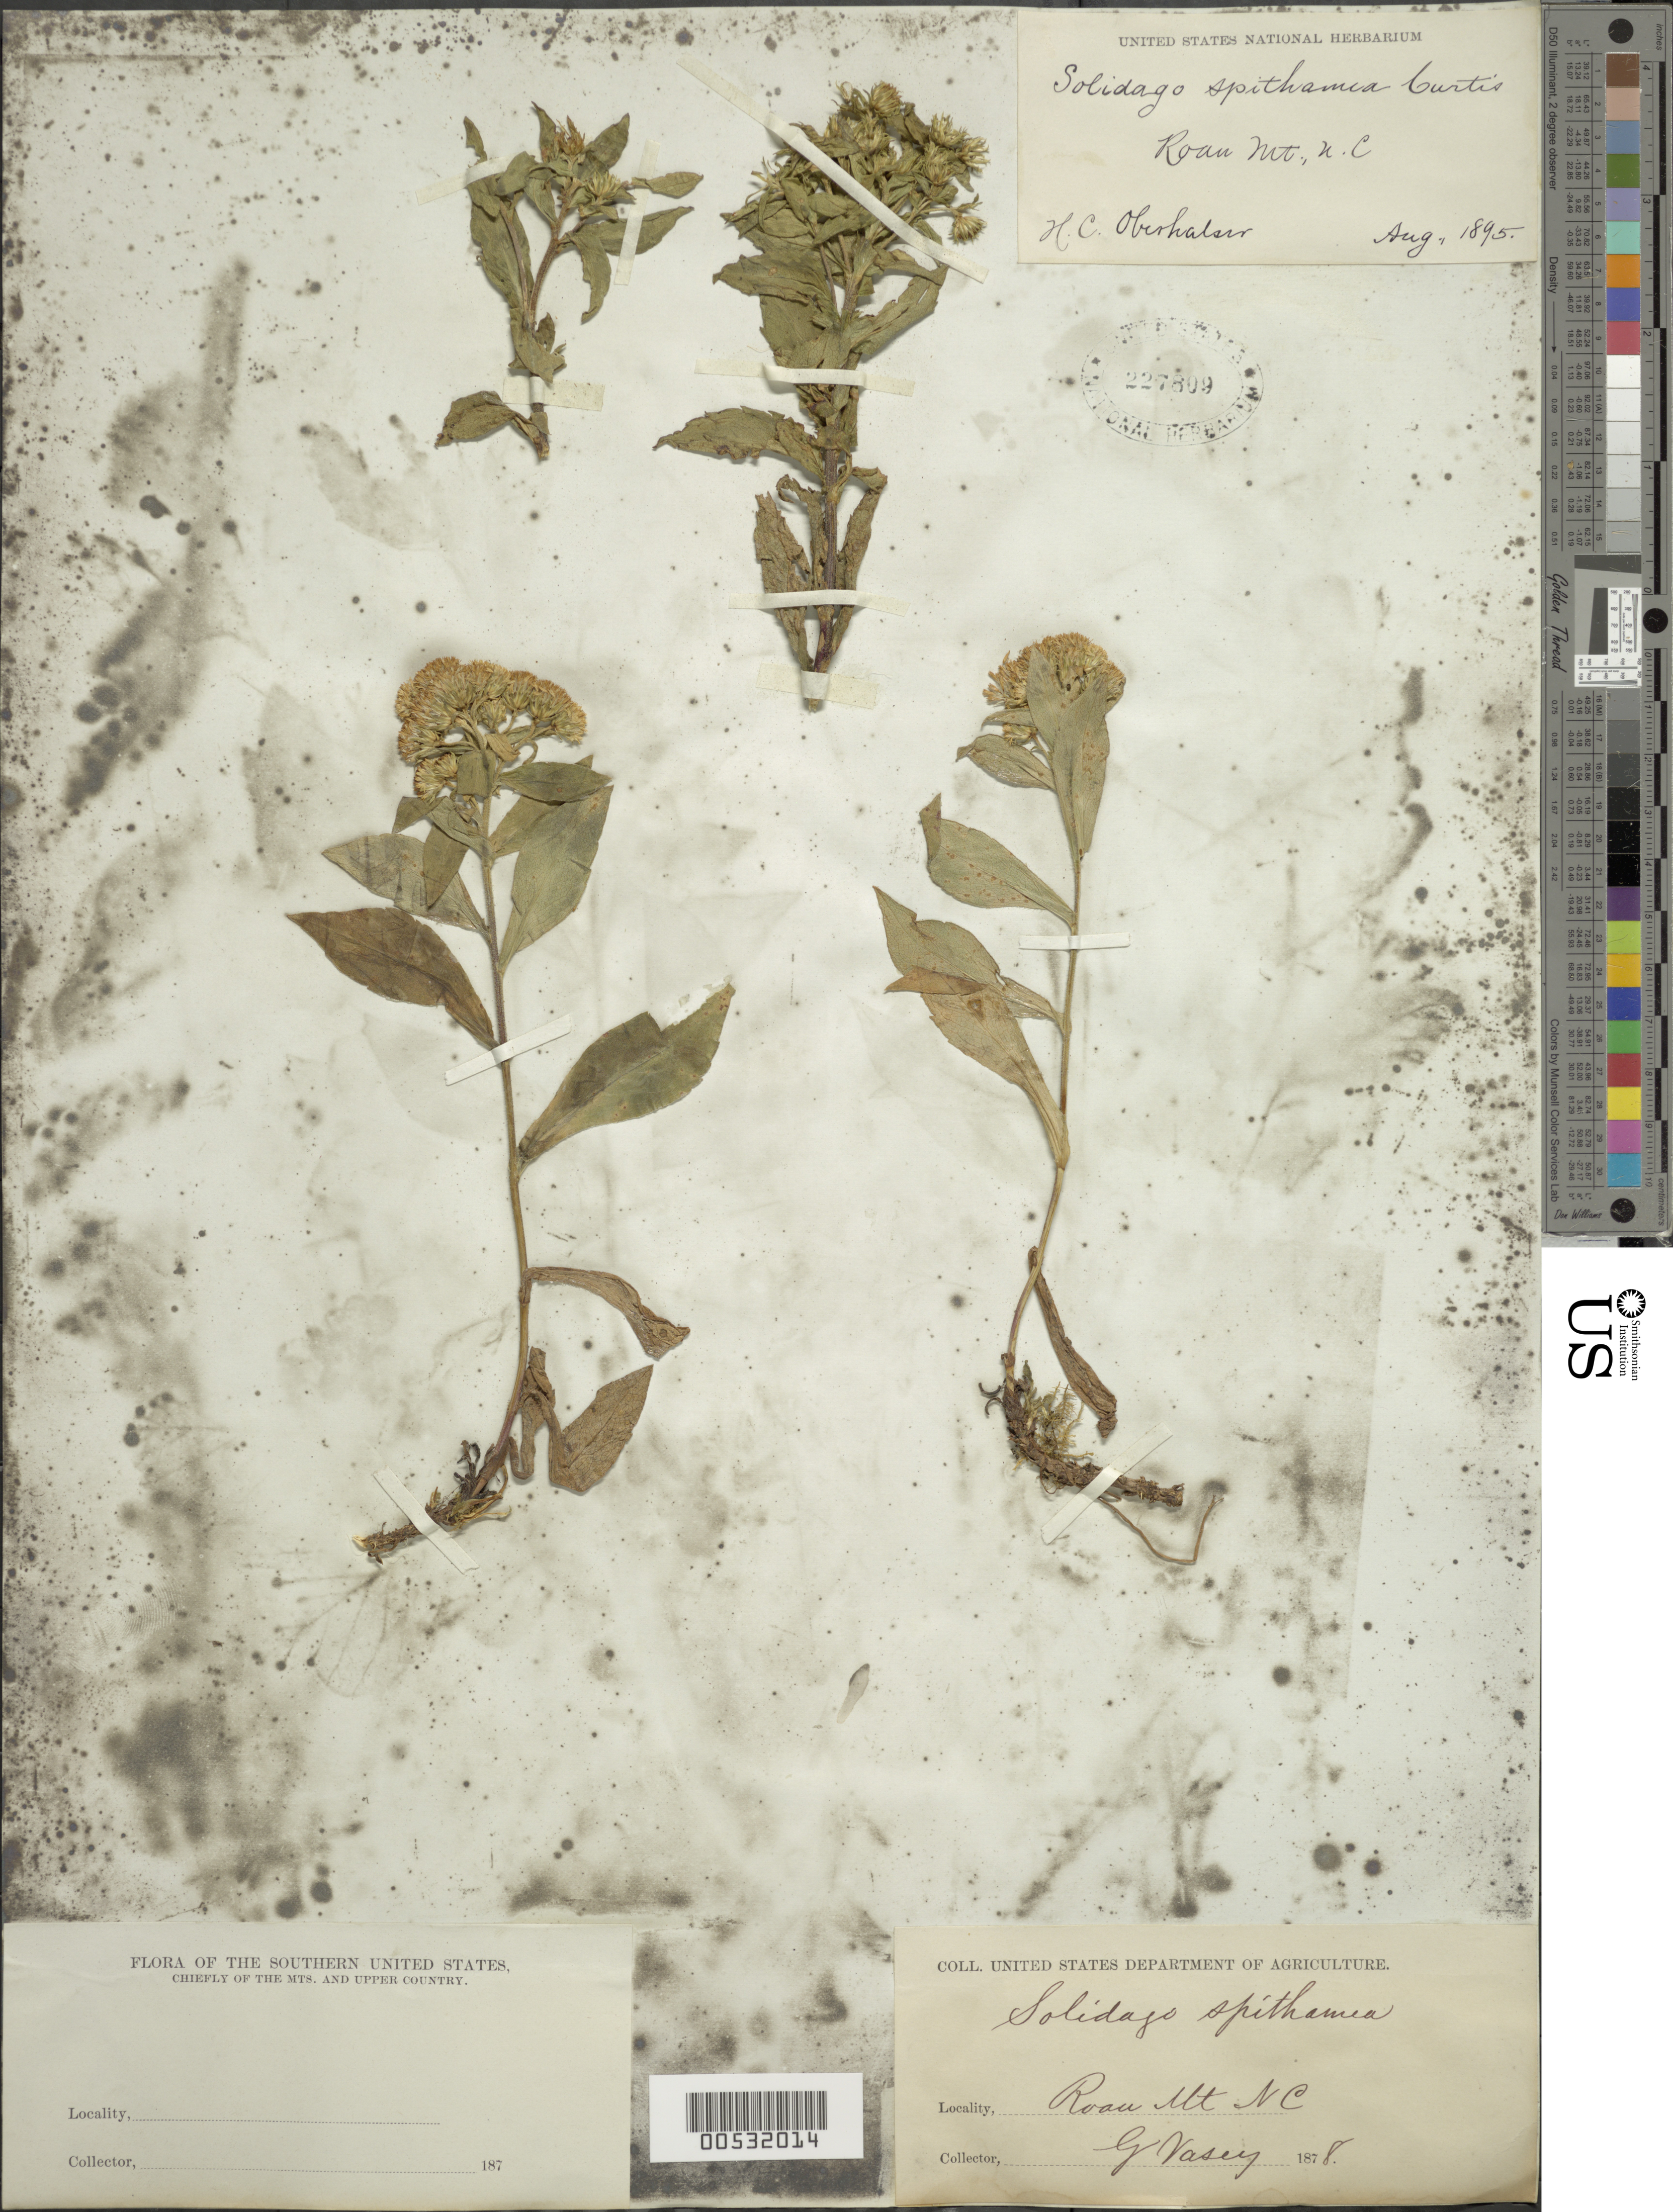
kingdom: Plantae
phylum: Tracheophyta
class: Magnoliopsida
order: Asterales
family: Asteraceae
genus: Solidago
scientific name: Solidago spithamaea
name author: M.A. Curtis ex A. Gray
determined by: Oberhalser, H. C.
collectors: G. Vasey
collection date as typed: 1878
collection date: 1878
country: United States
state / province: North Carolina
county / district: Mitchell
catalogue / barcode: US 227809